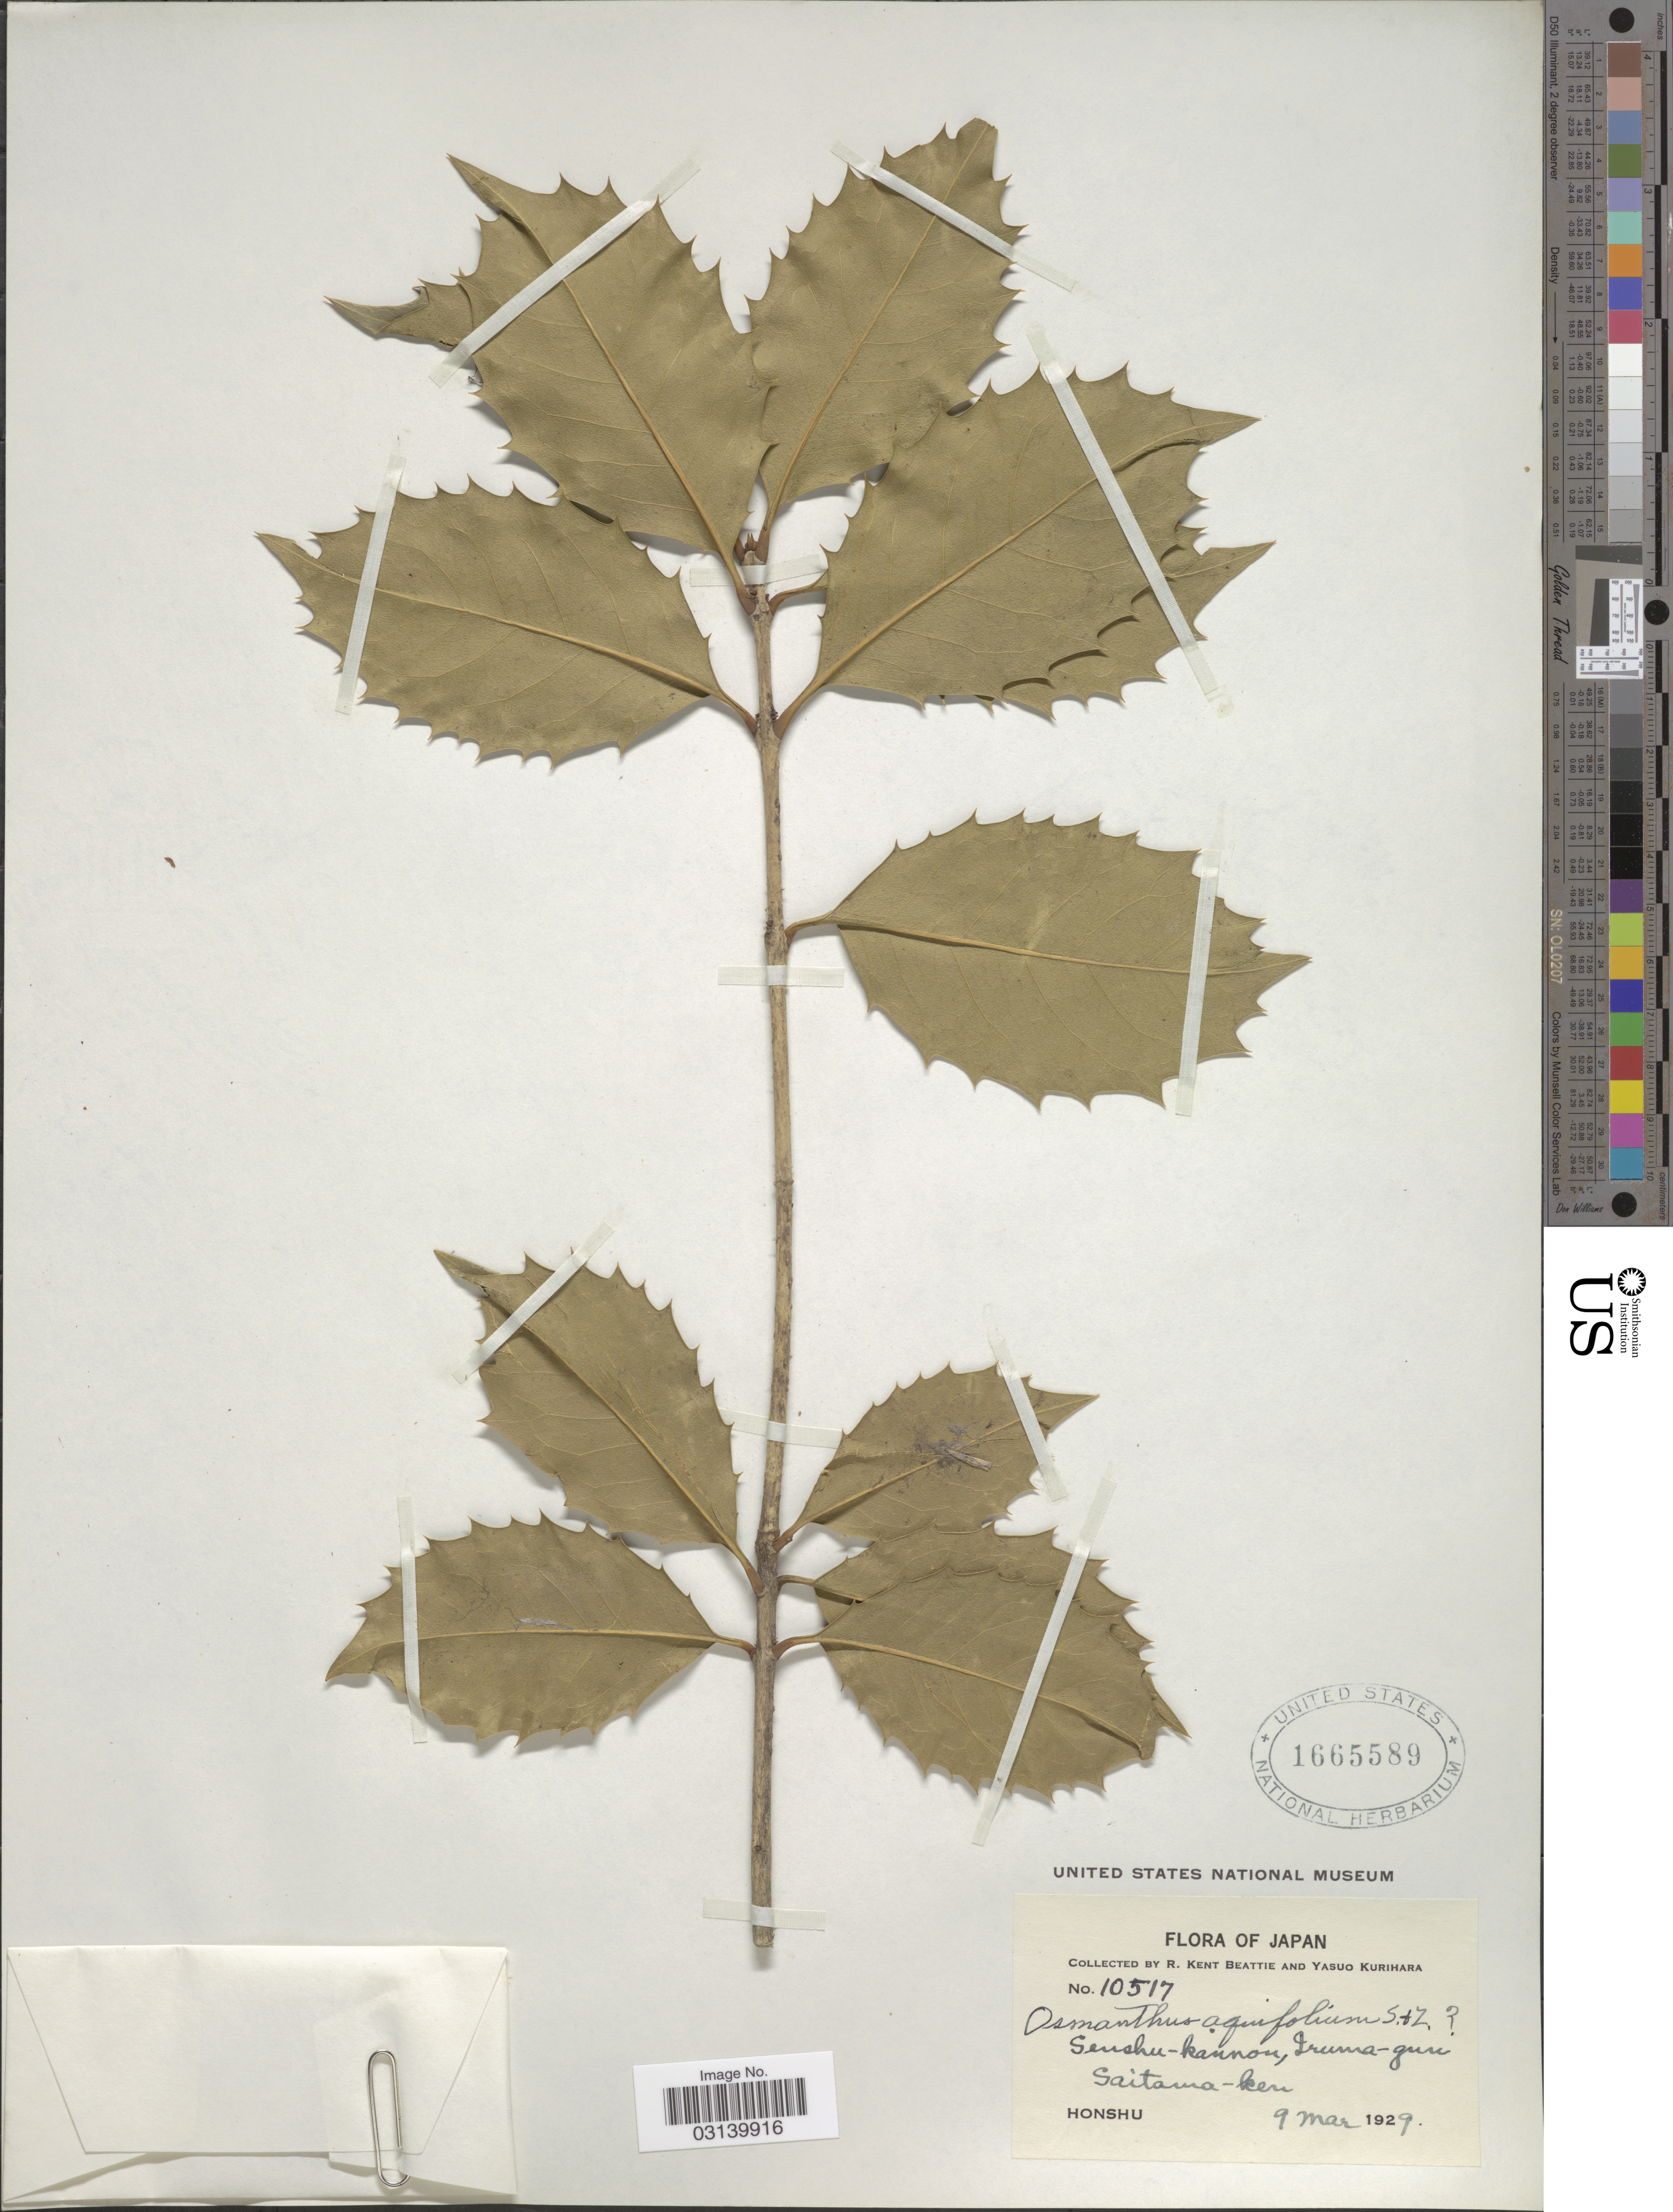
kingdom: Plantae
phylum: Tracheophyta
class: Magnoliopsida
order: Lamiales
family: Oleaceae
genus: Osmanthus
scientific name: Osmanthus x fortunei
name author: Carrière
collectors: R. K. Beattie & Y. Kurihara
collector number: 10517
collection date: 1929-03-09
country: Japan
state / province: Saitama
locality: Senshu-kannon, Iruma-gun, Saitama-ken. Honshu.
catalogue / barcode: US 1665589